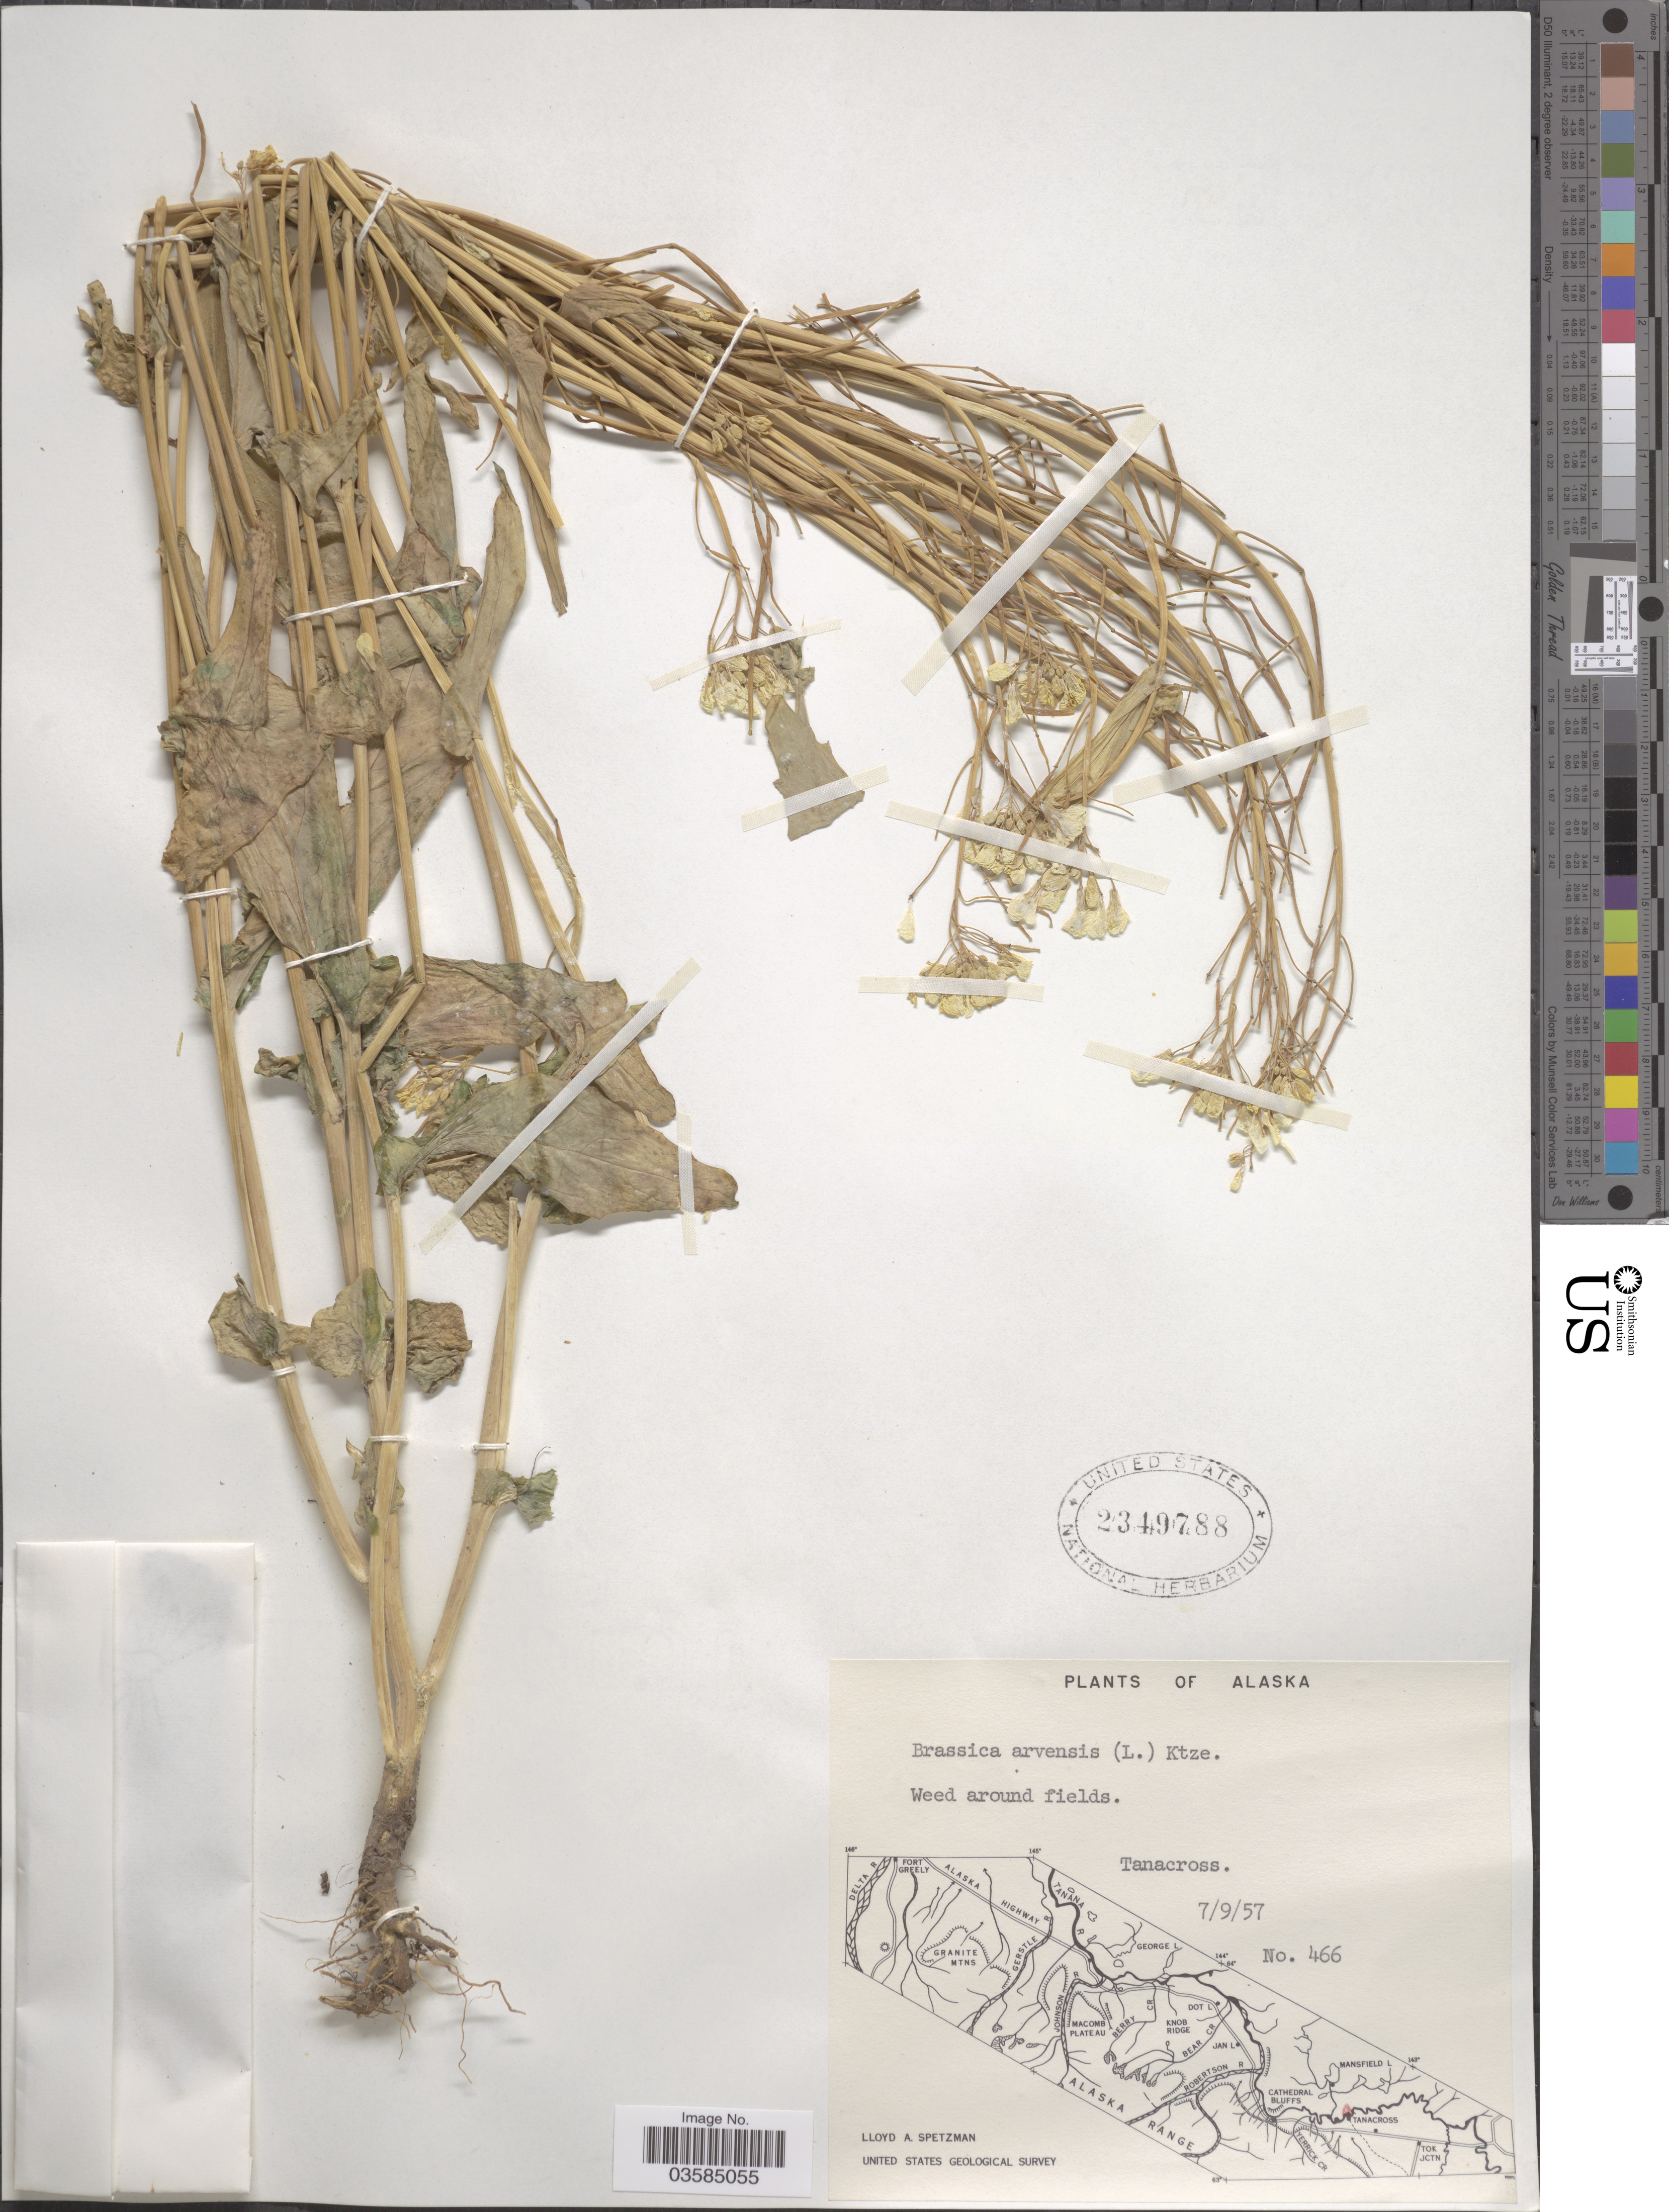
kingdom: Plantae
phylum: Tracheophyta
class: Magnoliopsida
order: Brassicales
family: Brassicaceae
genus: Brassica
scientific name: Brassica kaber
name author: (DC.) L.C. Wheeler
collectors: L. Spetzman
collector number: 466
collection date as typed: Transcribed d/m/y: 9/7/57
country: United States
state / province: Alaska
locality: Weed around fields. Tanacross.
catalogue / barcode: US 2349788